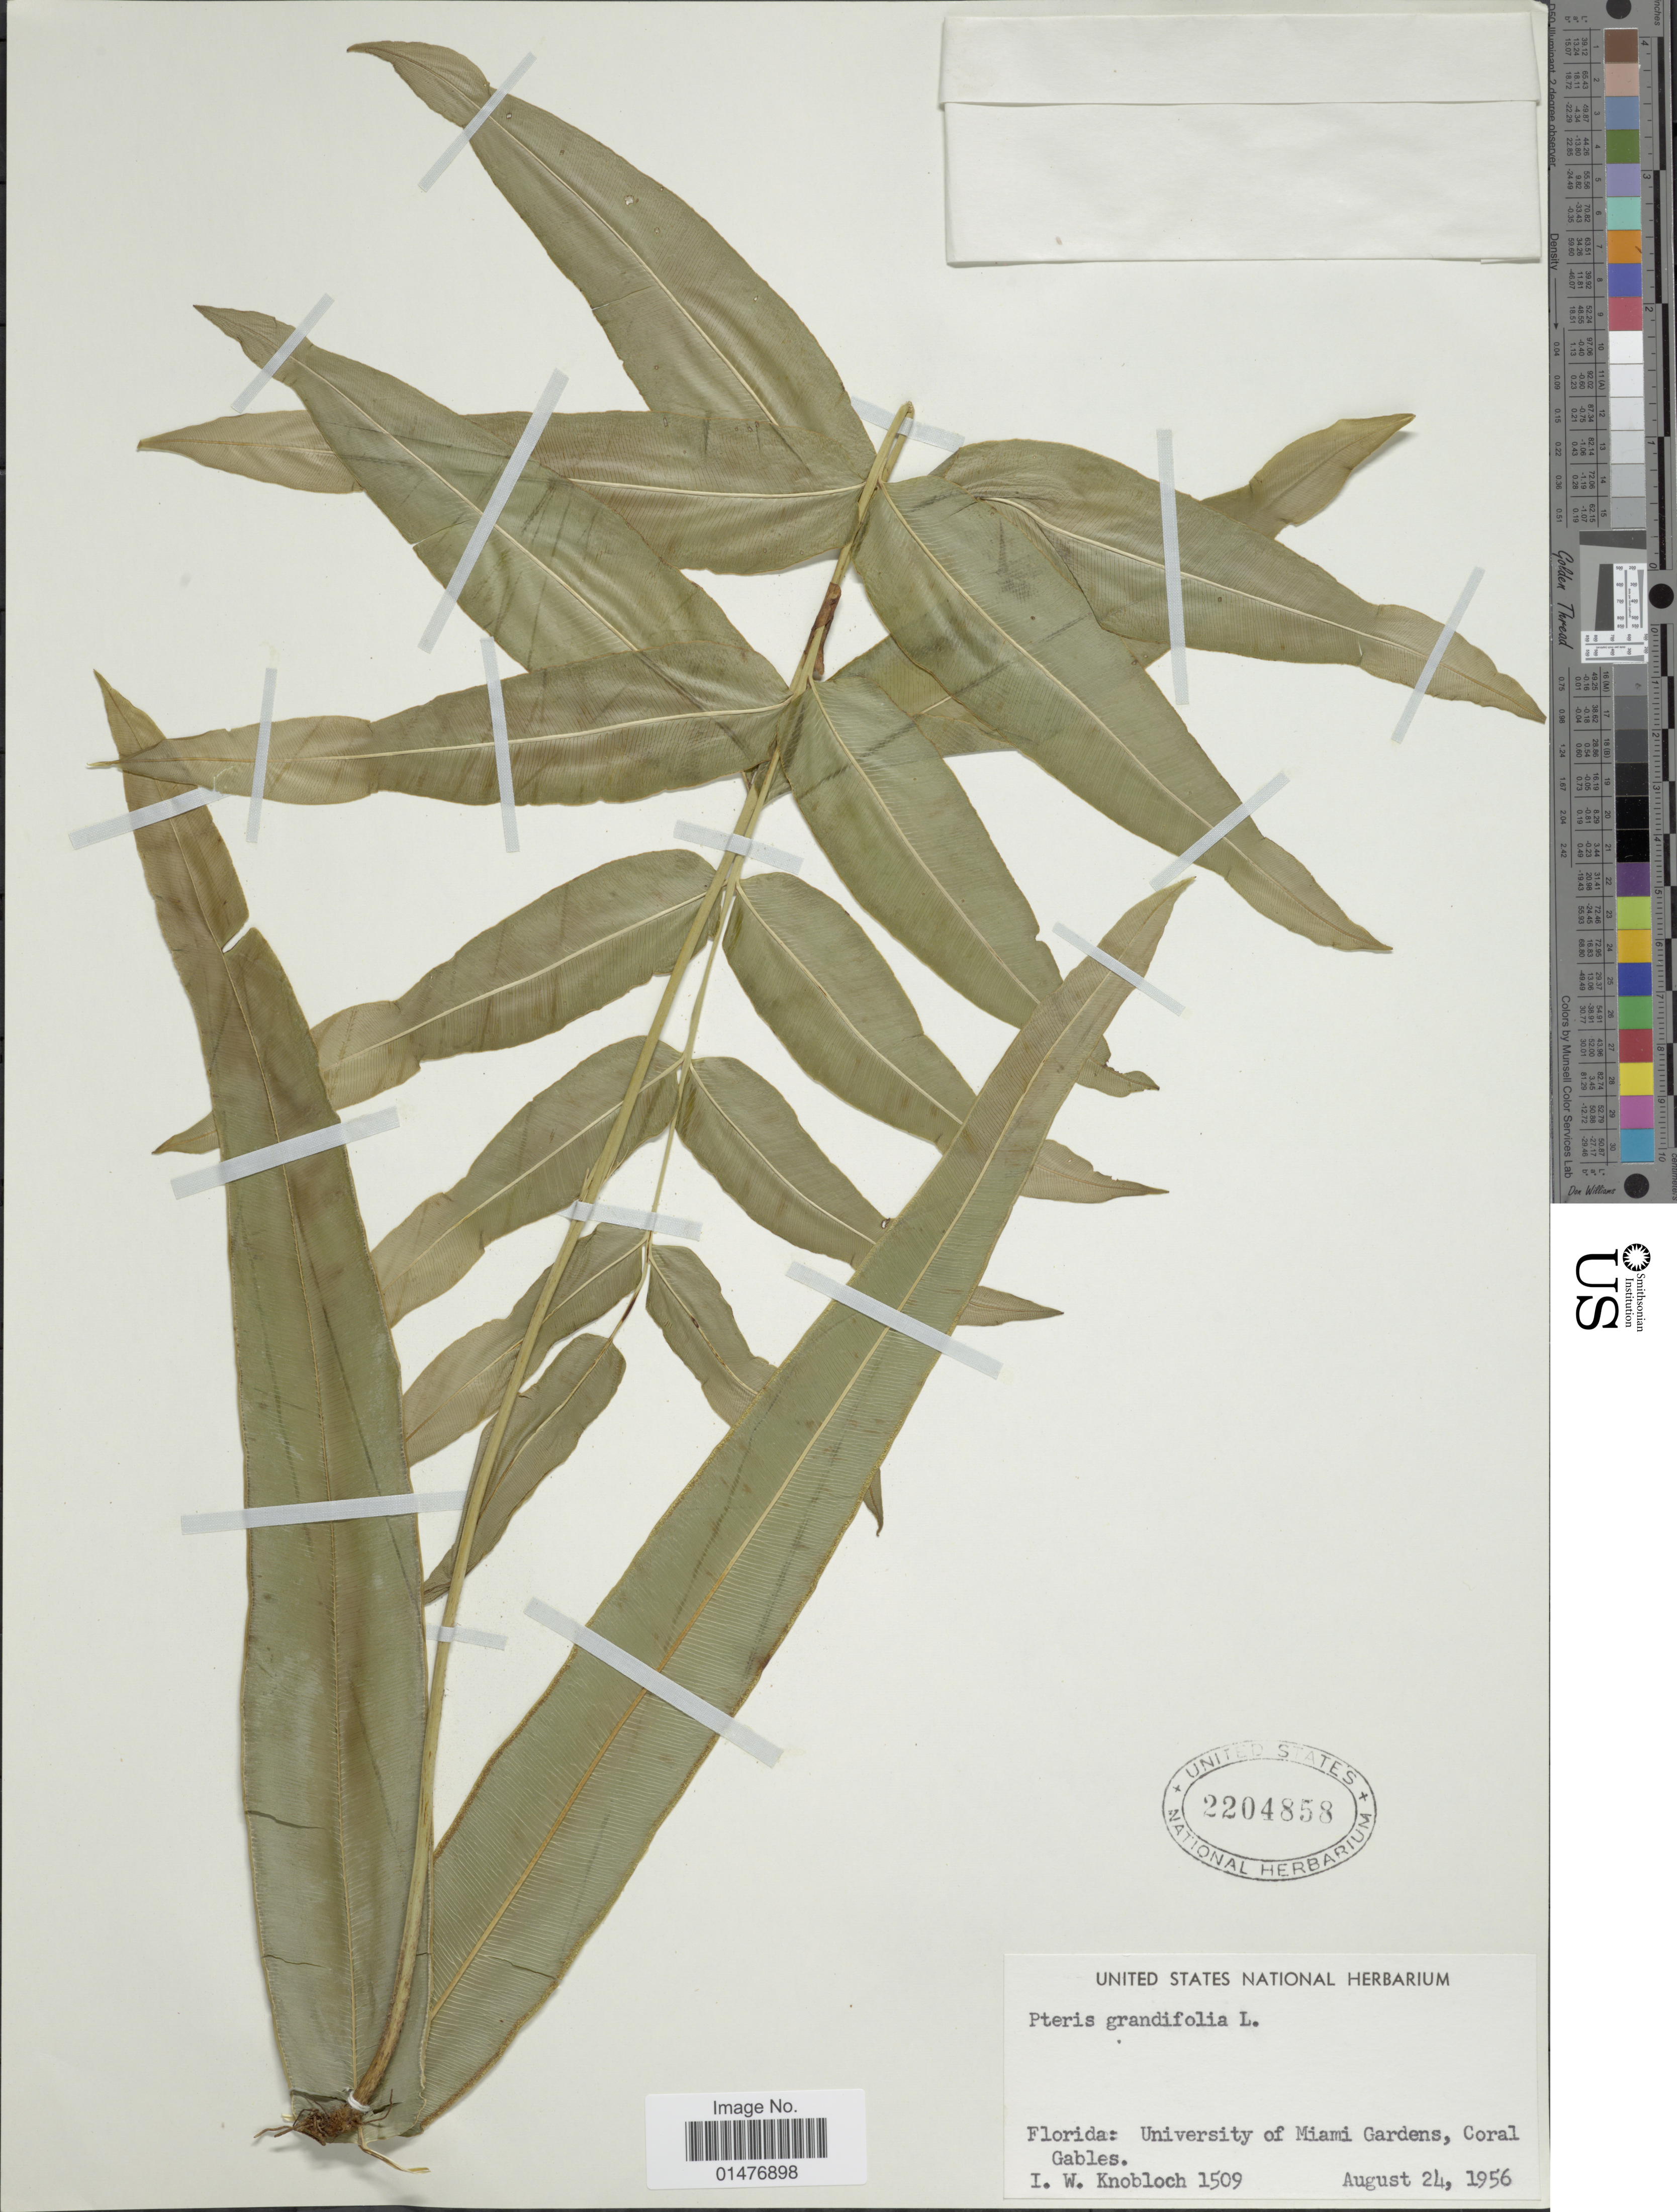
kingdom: Plantae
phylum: Tracheophyta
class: Polypodiopsida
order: Polypodiales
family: Pteridaceae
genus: Pteris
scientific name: Pteris grandifolia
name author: L.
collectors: I. W. Knobloch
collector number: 1509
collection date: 1956-08-24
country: United States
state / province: Florida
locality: University of Miami Gardens, Coral Gables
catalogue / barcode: US 2204858